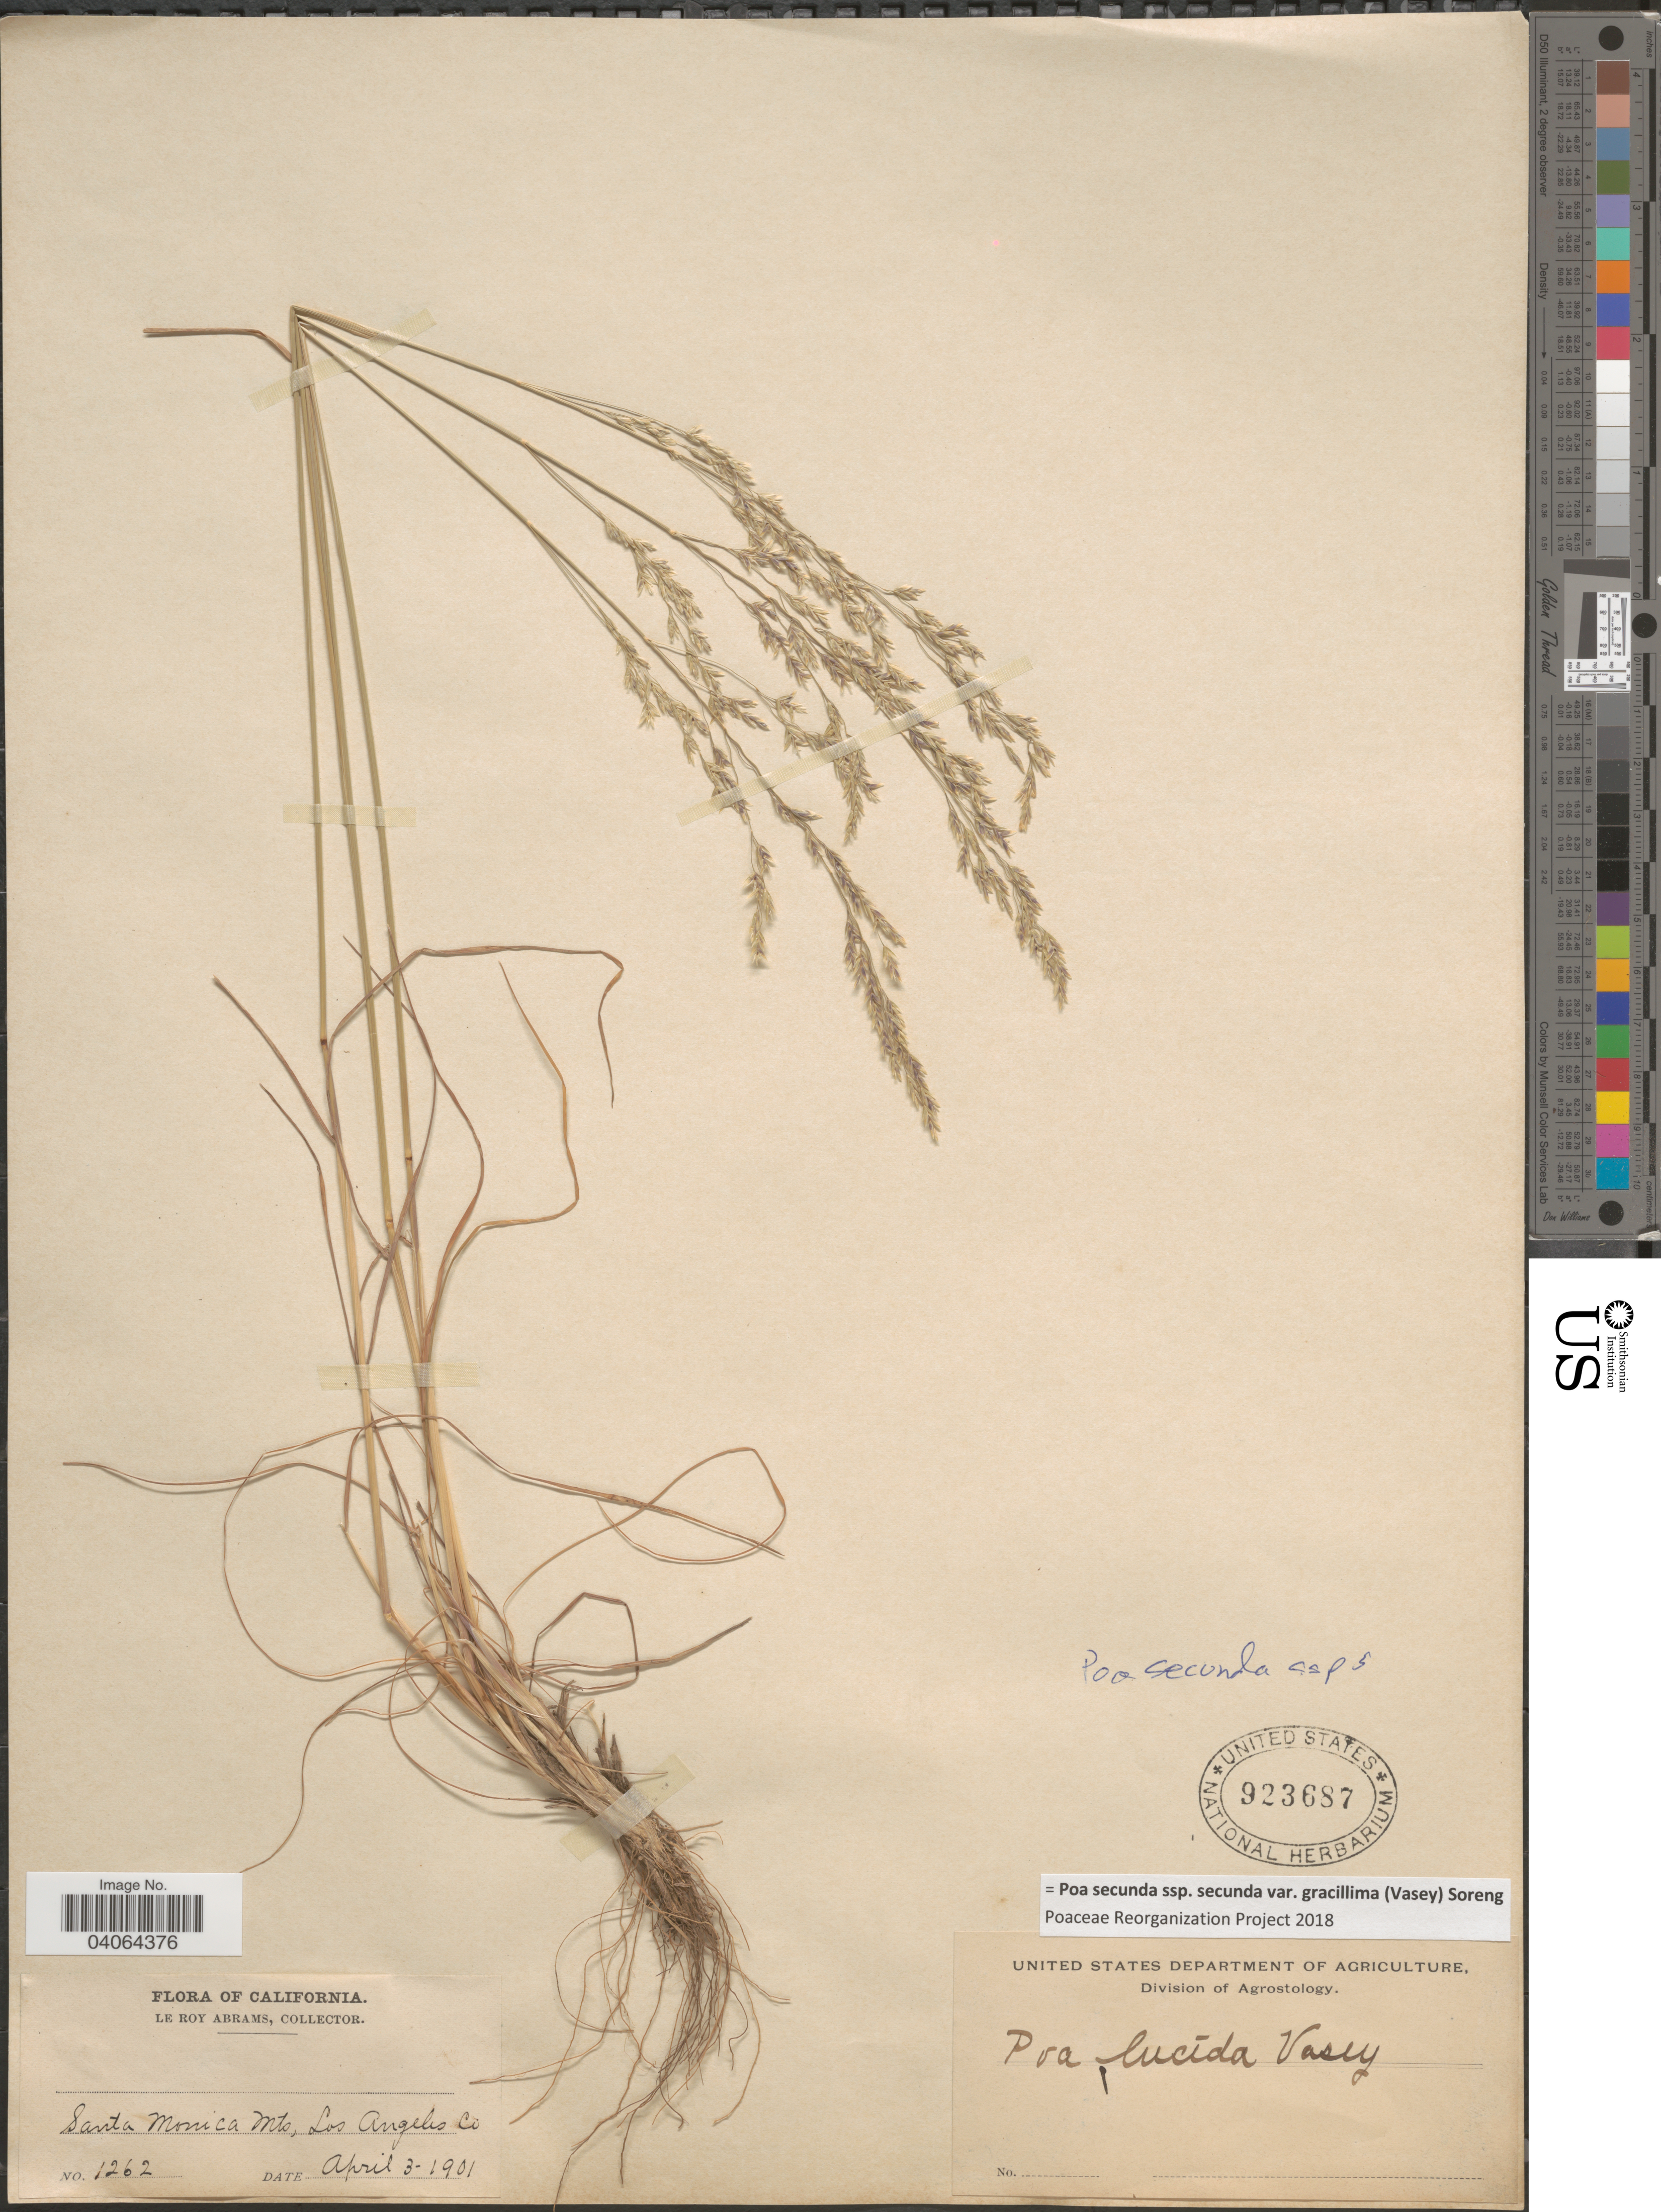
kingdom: Plantae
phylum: Tracheophyta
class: Liliopsida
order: Poales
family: Poaceae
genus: Poa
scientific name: Poa secunda subsp. secunda var. gracillima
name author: (Vasey) Soreng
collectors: L. Abrams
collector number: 1262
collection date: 1901-04-03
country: United States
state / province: California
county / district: Los Angeles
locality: Santa Monica Mts., Los Angeles Co.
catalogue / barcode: US 923687